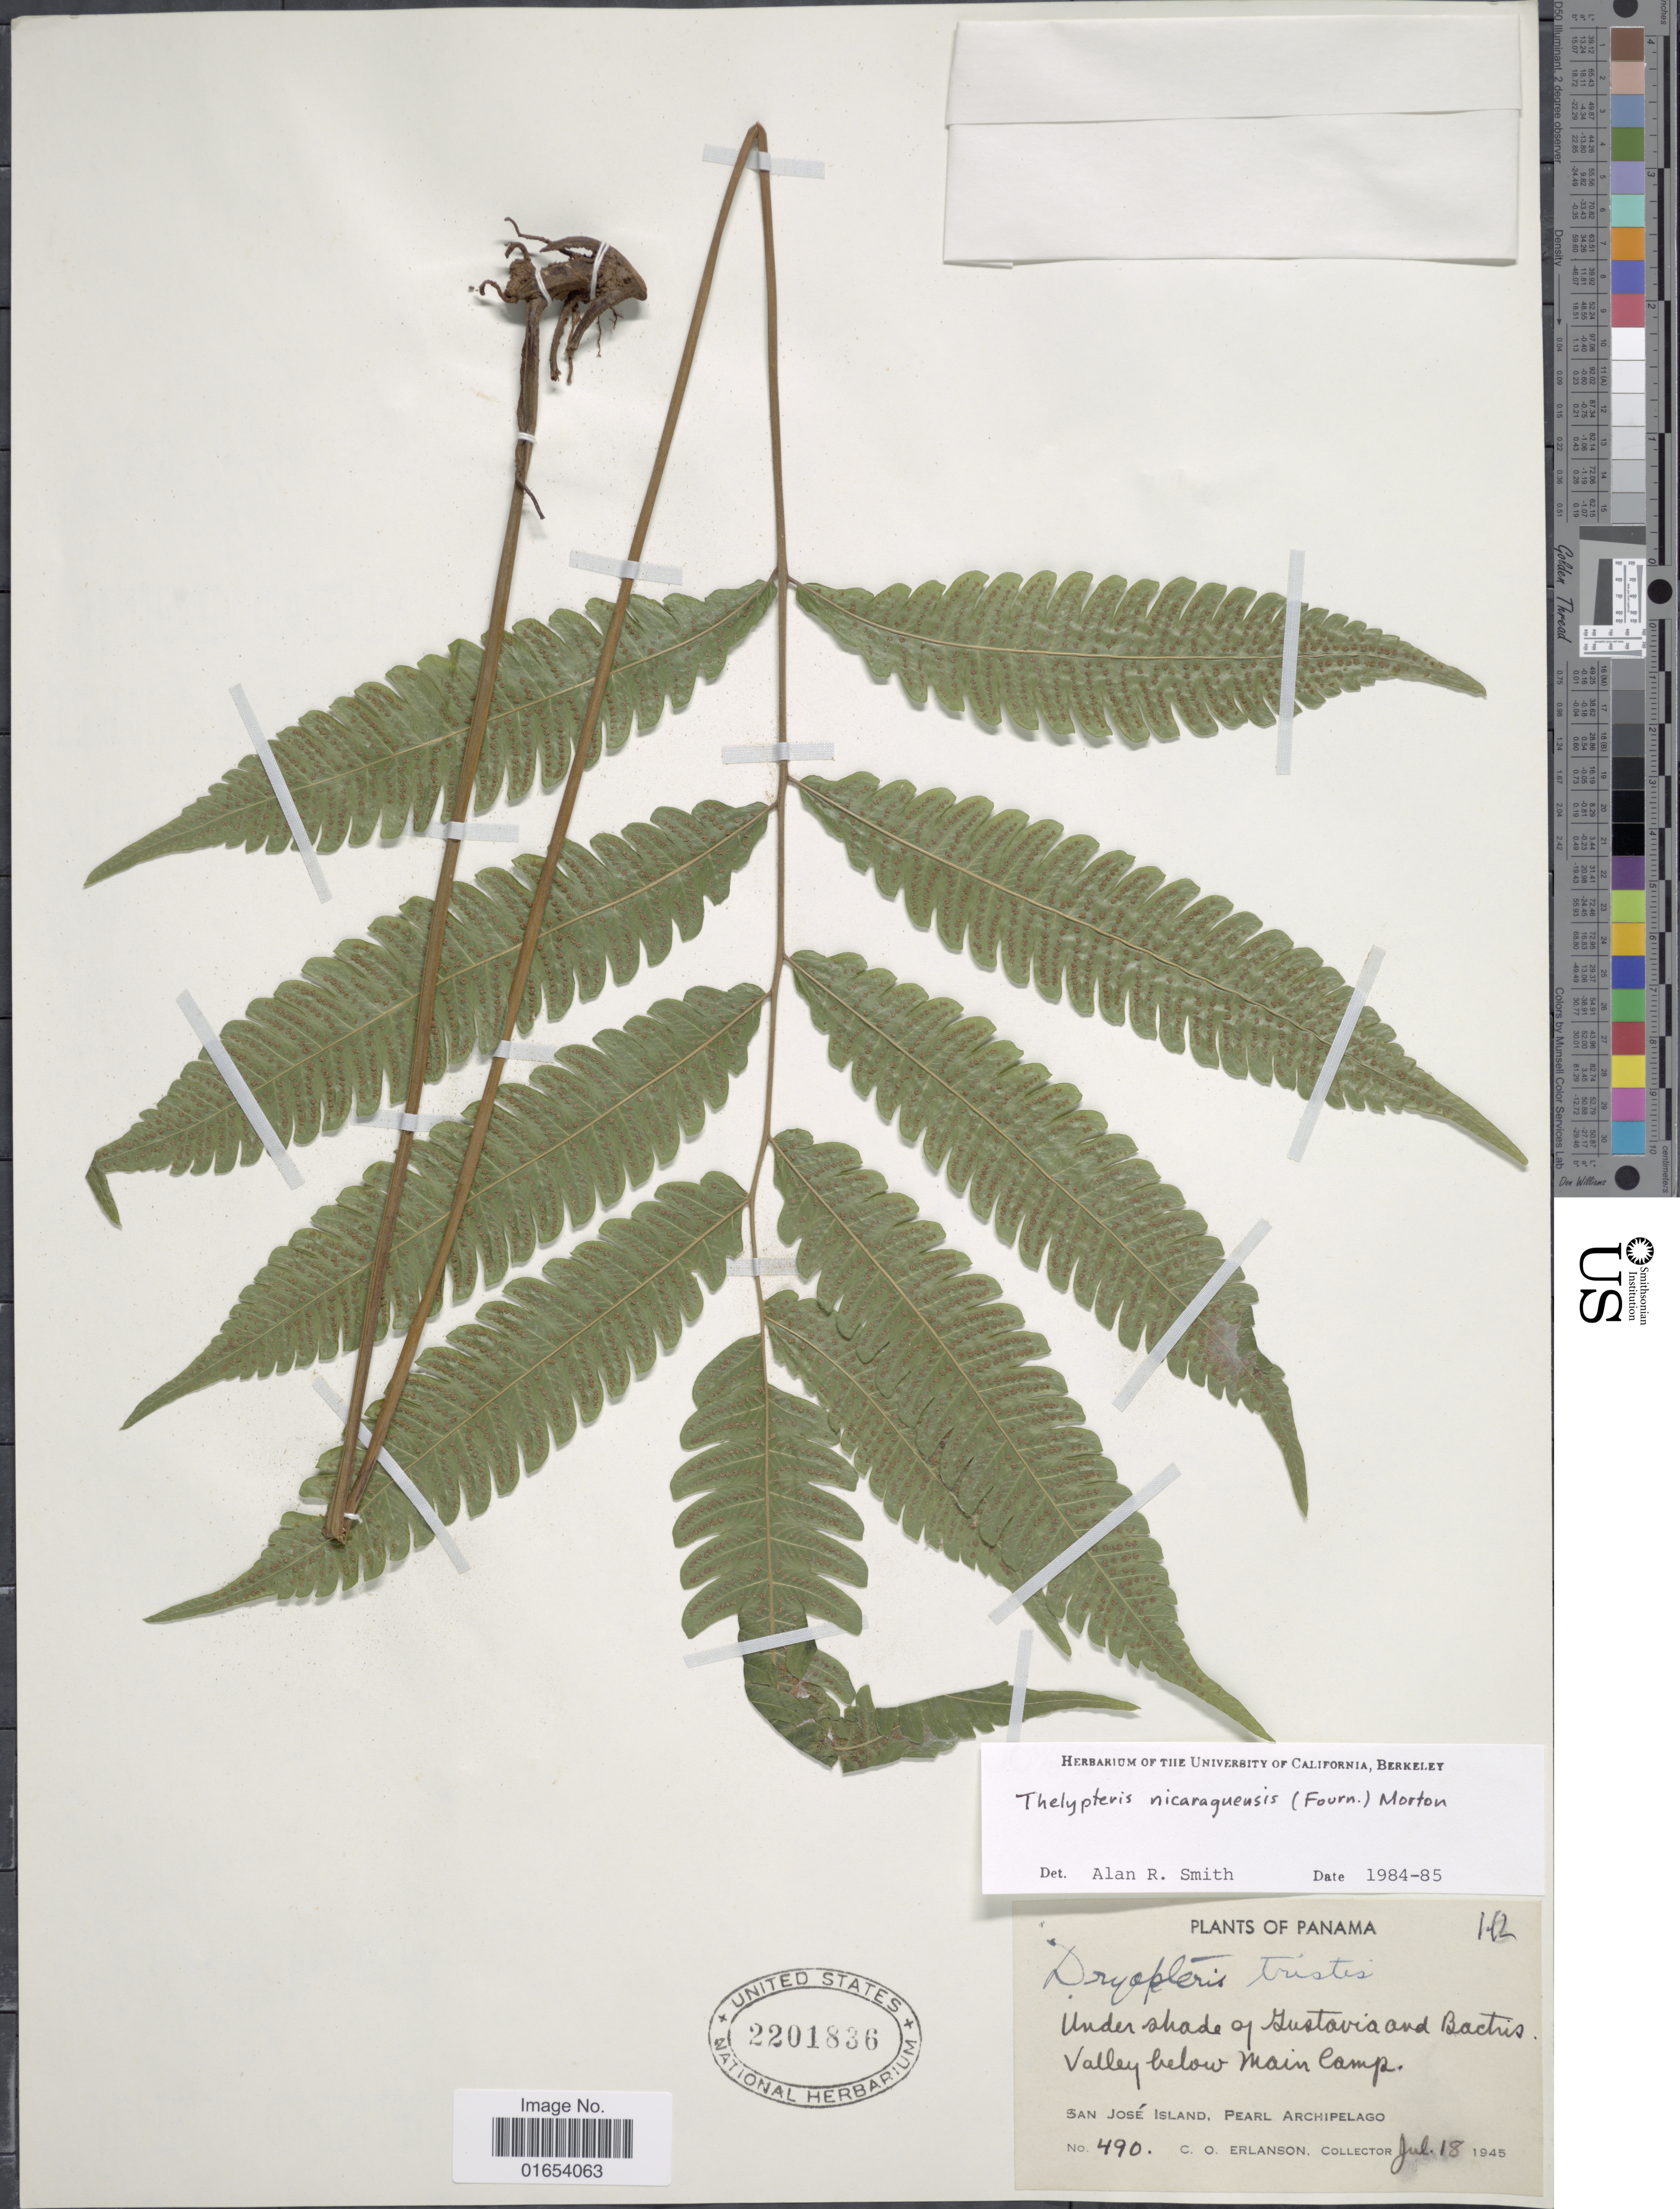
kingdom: Plantae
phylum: Tracheophyta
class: Polypodiopsida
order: Polypodiales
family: Thelypteridaceae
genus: Goniopteris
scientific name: Goniopteris nicaraguensis (C. Chr.) comb. nov., ined 2015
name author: (C. Chr.)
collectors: C. O. Erlanson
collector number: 490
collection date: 1945-07-19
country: Panama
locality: Panama, San Jose Island, Pearl Archipelago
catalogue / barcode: US 2201836